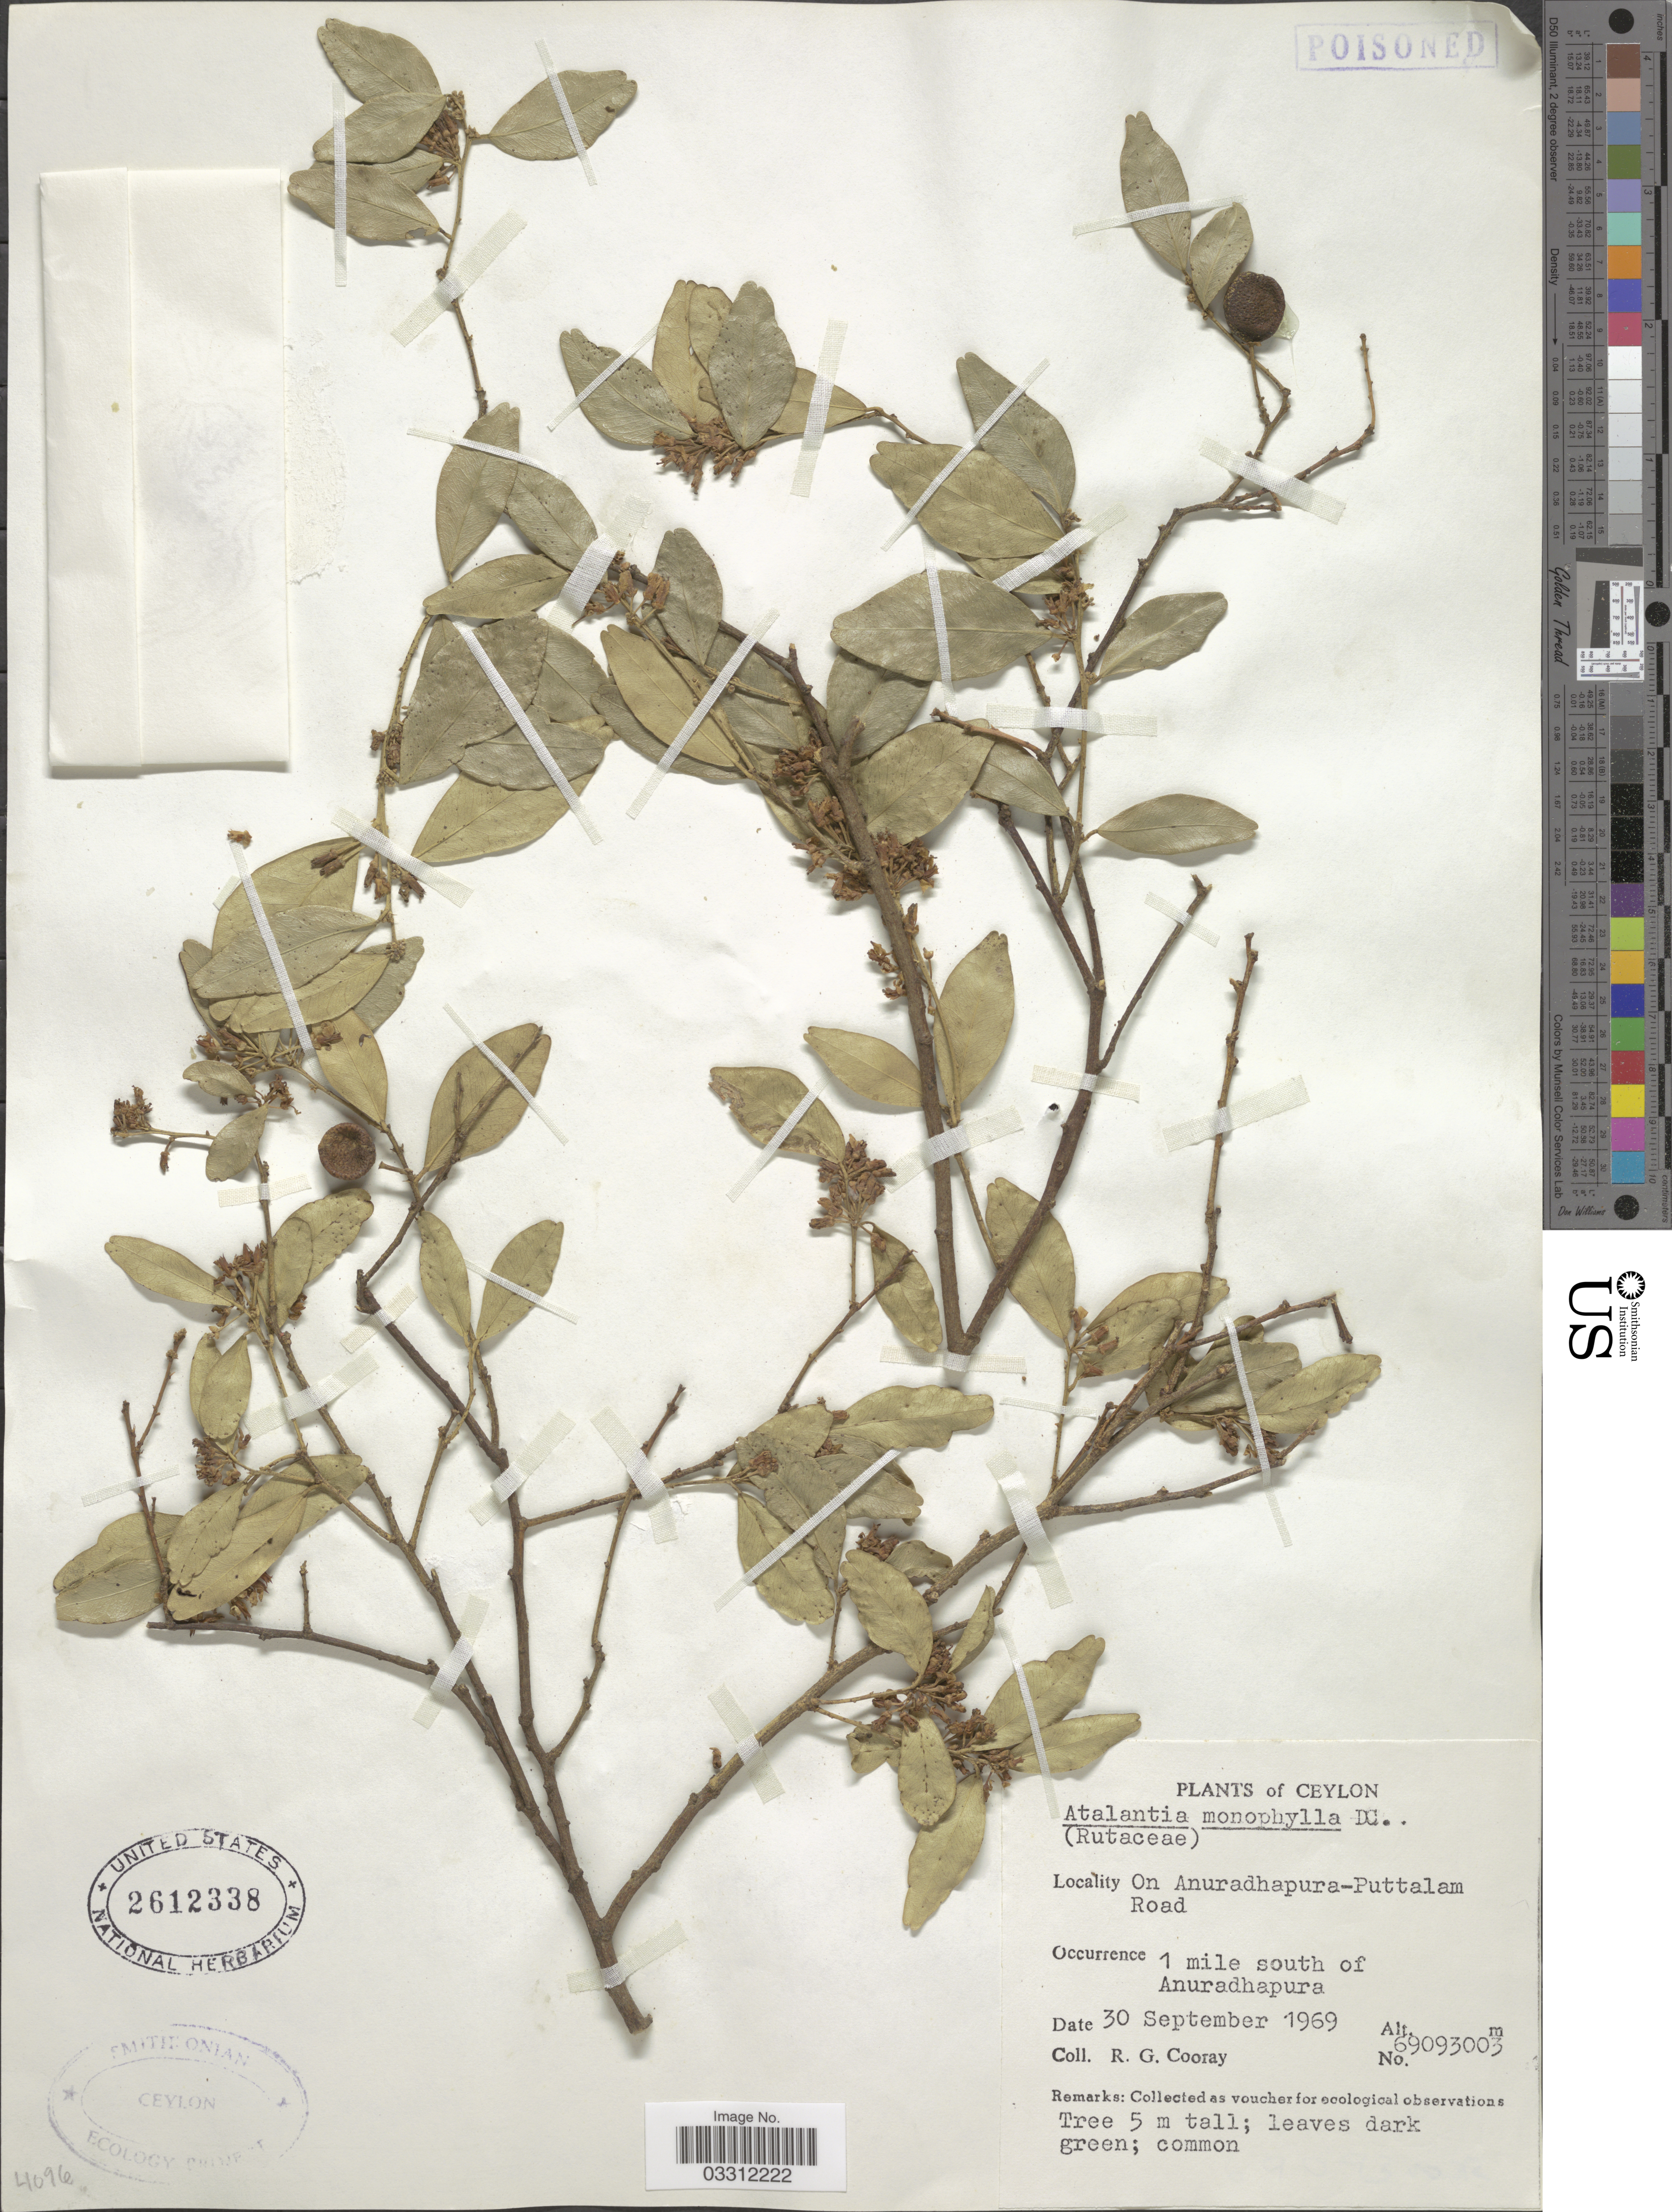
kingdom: Plantae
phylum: Tracheophyta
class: Magnoliopsida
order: Sapindales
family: Rutaceae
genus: Atalantia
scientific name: Atalantia monophylla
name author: (L.) DC.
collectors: R. Cooray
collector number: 69093003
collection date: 1969-09-30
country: Sri Lanka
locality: Ceylon, On Anuradhapura-Puttalem Road, 1 mile south of Anuradhapura.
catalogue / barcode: US 2612338